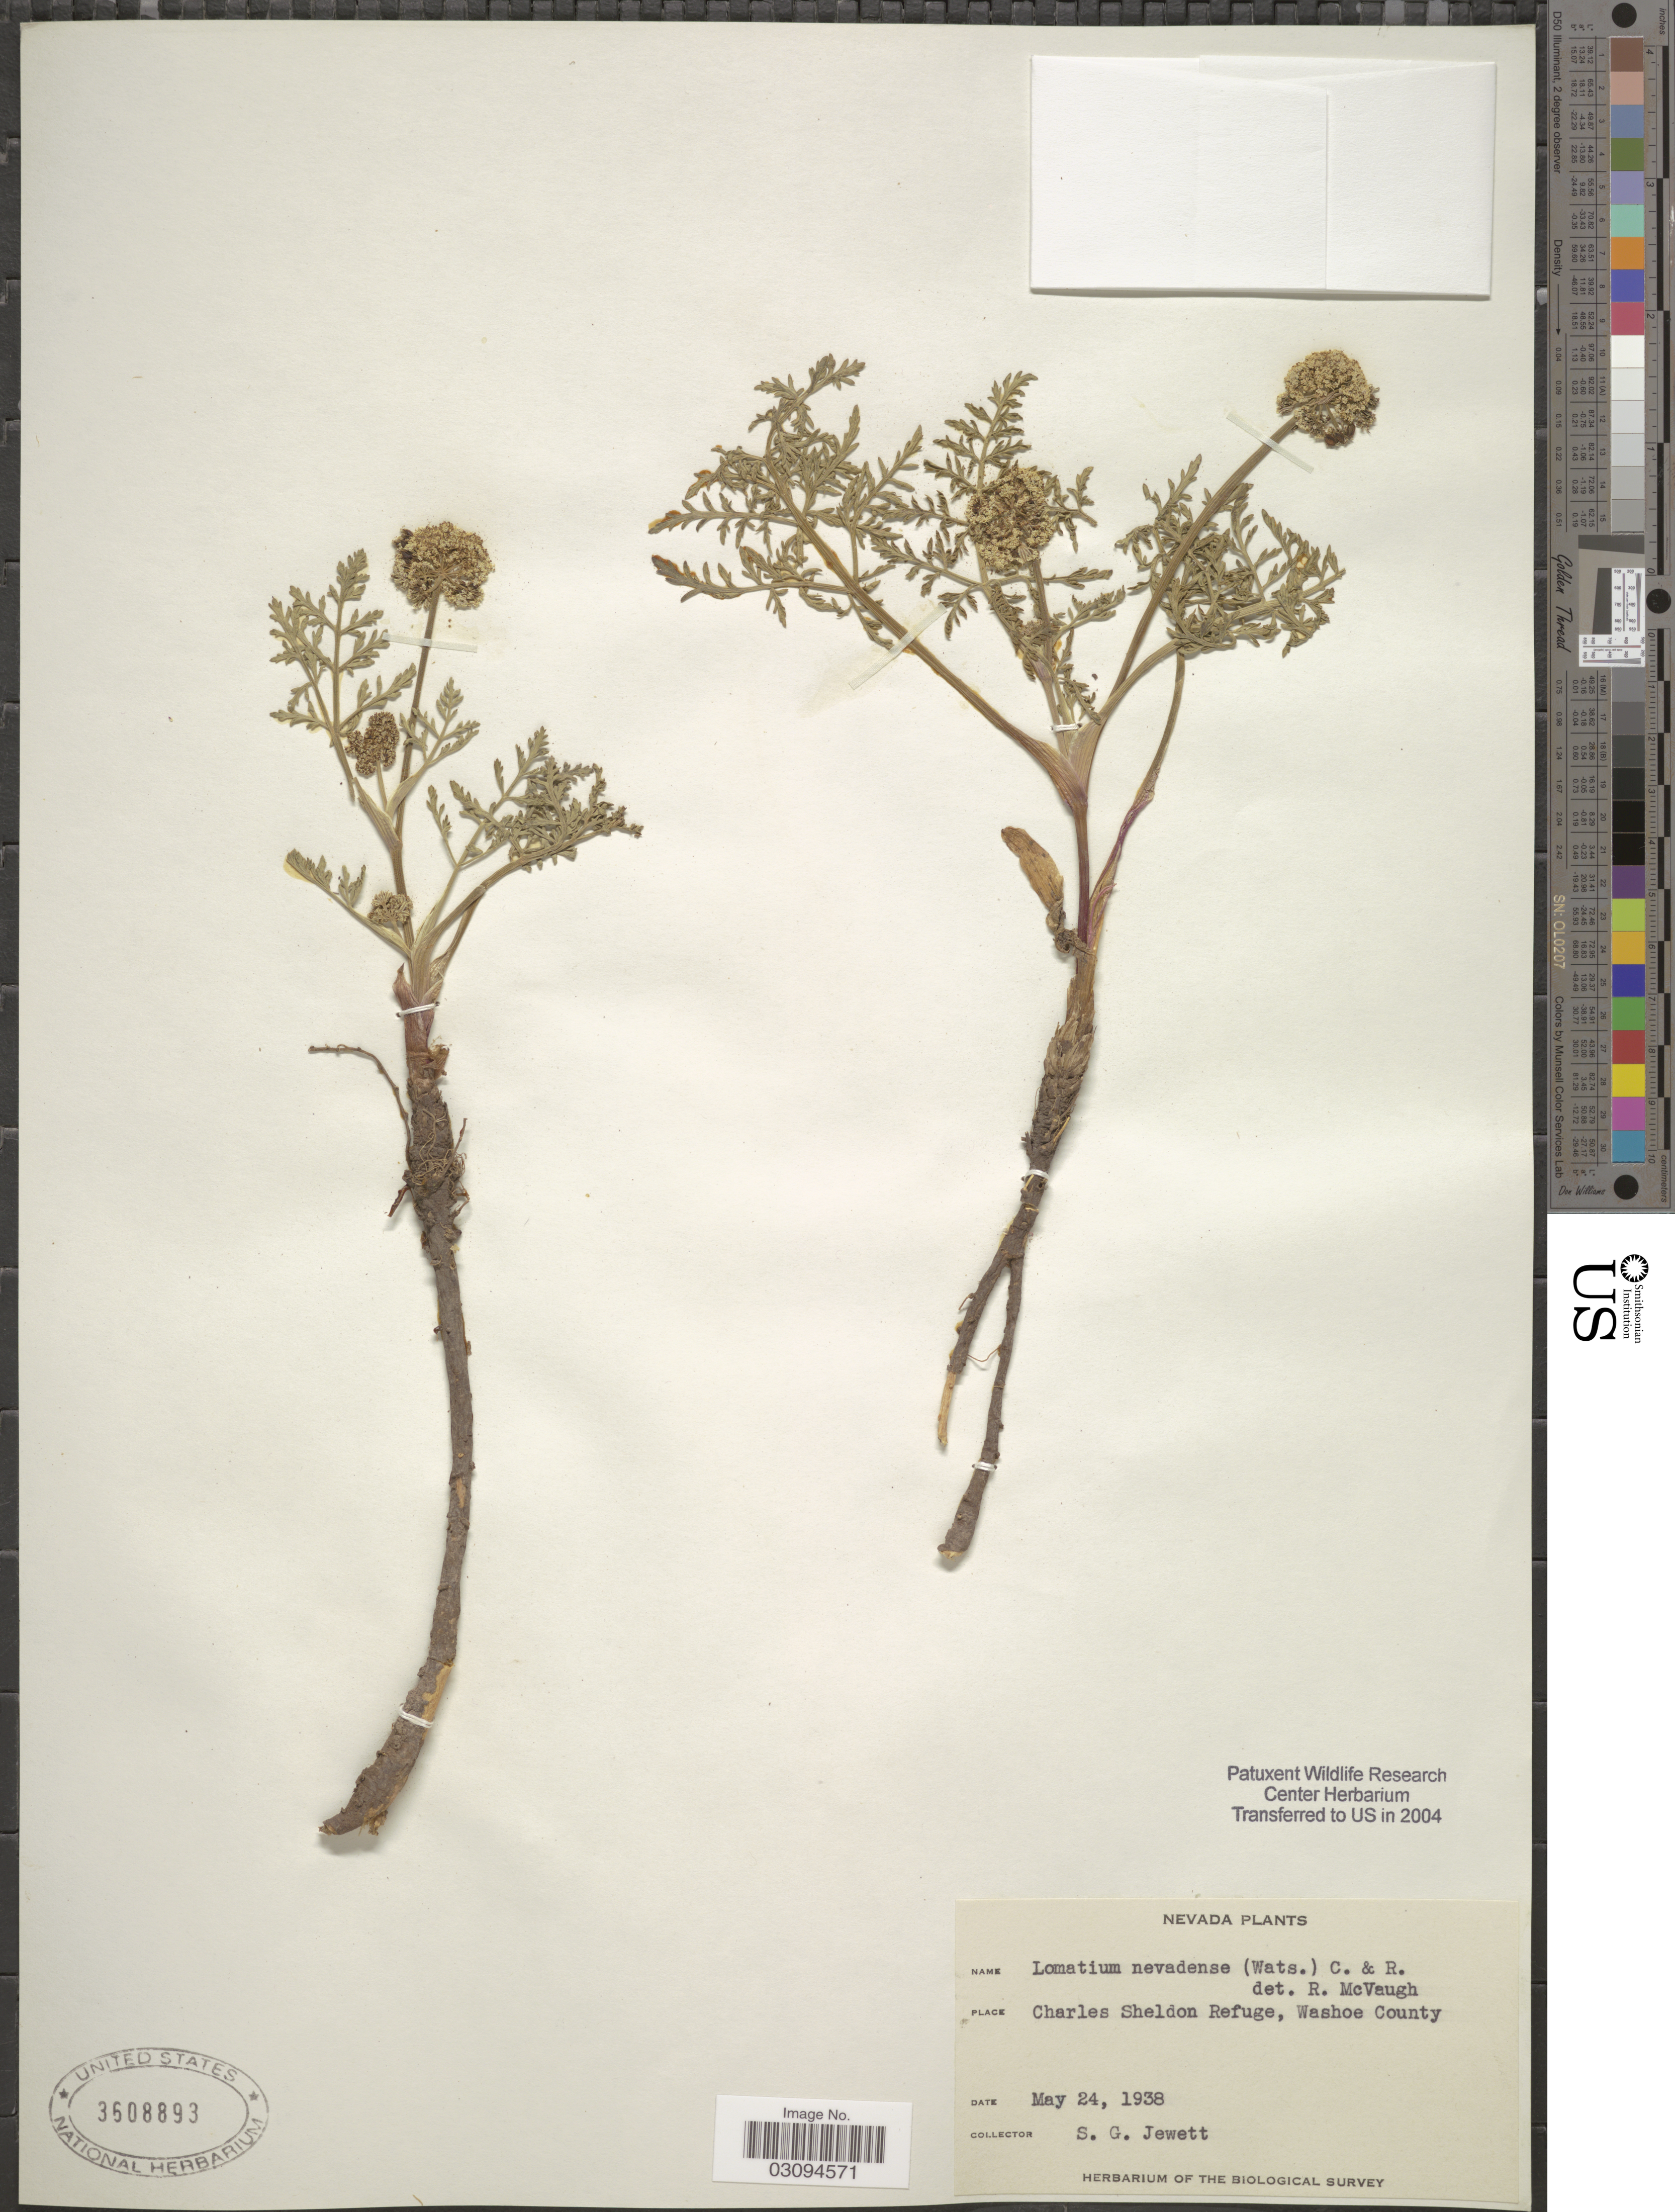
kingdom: Plantae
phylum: Tracheophyta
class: Magnoliopsida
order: Apiales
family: Apiaceae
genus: Lomatium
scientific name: Lomatium nevadense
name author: (S. Watson) J.M. Coult. & Rose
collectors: S. Jewett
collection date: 1938-05-24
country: United States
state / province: Nevada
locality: Charles Sheldon Refuge, Washoe County.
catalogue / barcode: US 3608893